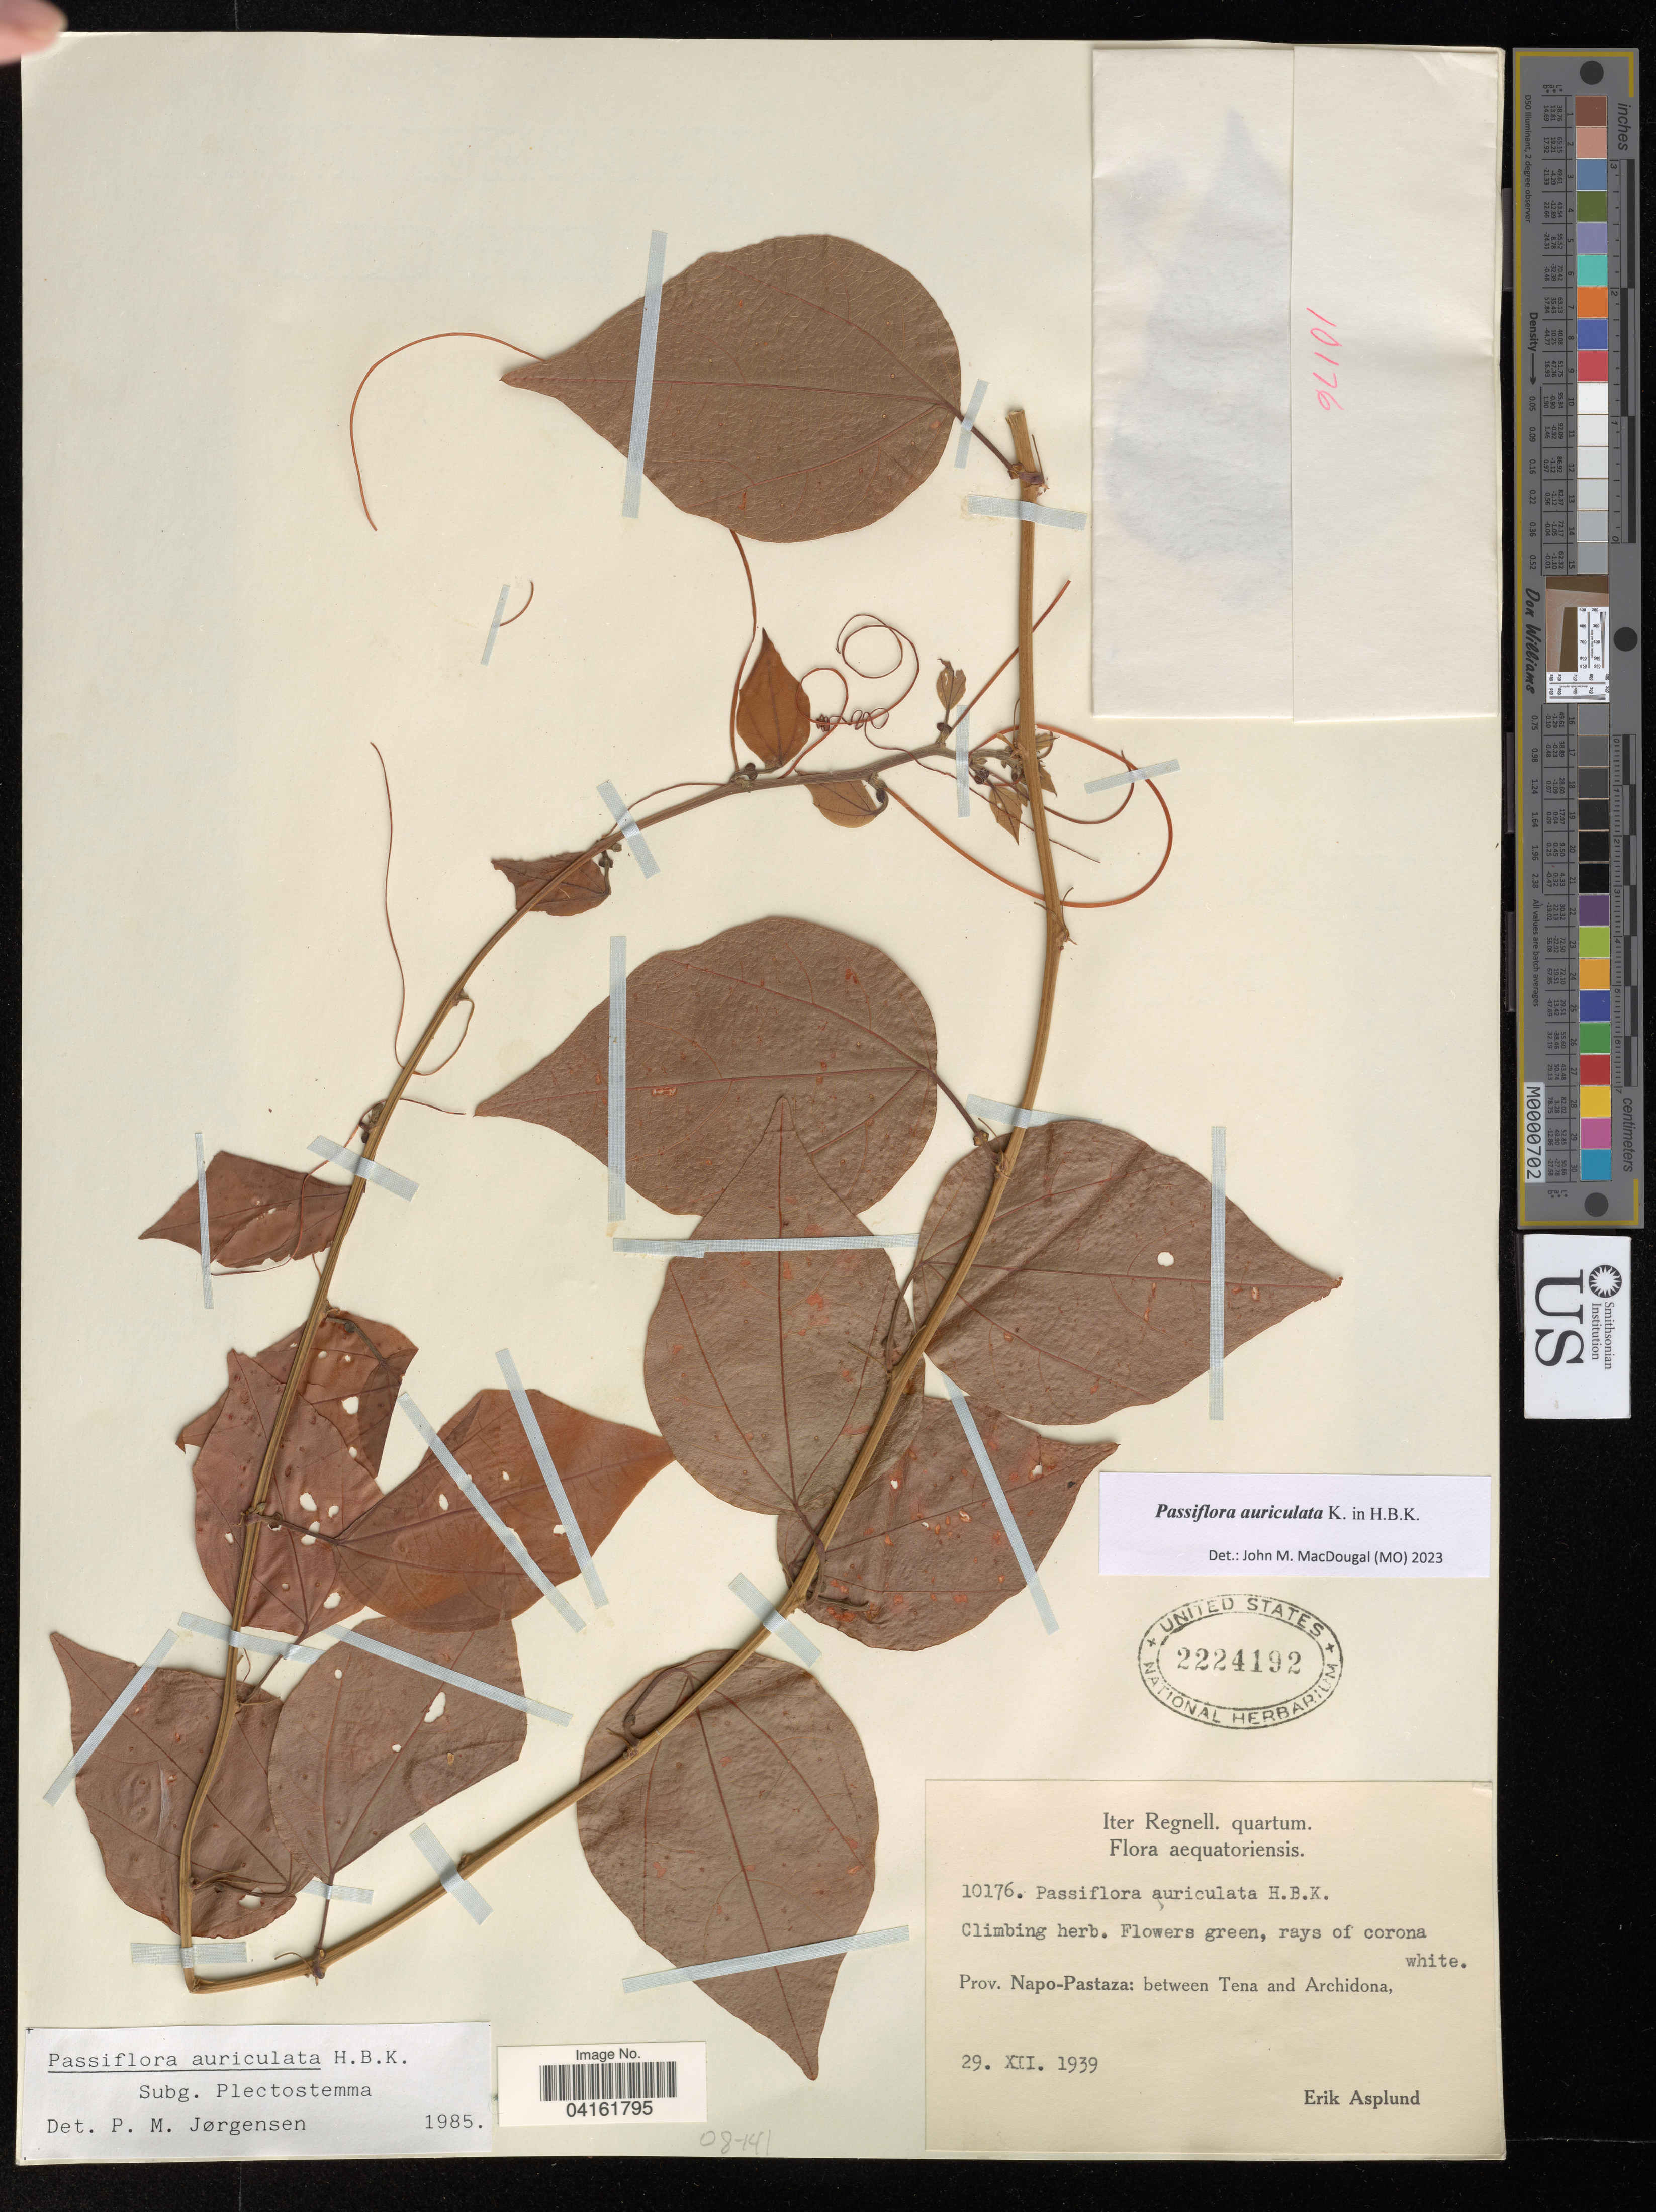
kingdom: Plantae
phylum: Tracheophyta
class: Magnoliopsida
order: Malpighiales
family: Passifloraceae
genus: Passiflora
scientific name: Passiflora auriculata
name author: Kunth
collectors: E. Asplund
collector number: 10176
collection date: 1939-12-29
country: Ecuador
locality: Aequatoriensis. Prov. Napo-Pastaza: between Tena and Archidona.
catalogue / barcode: US 2224192